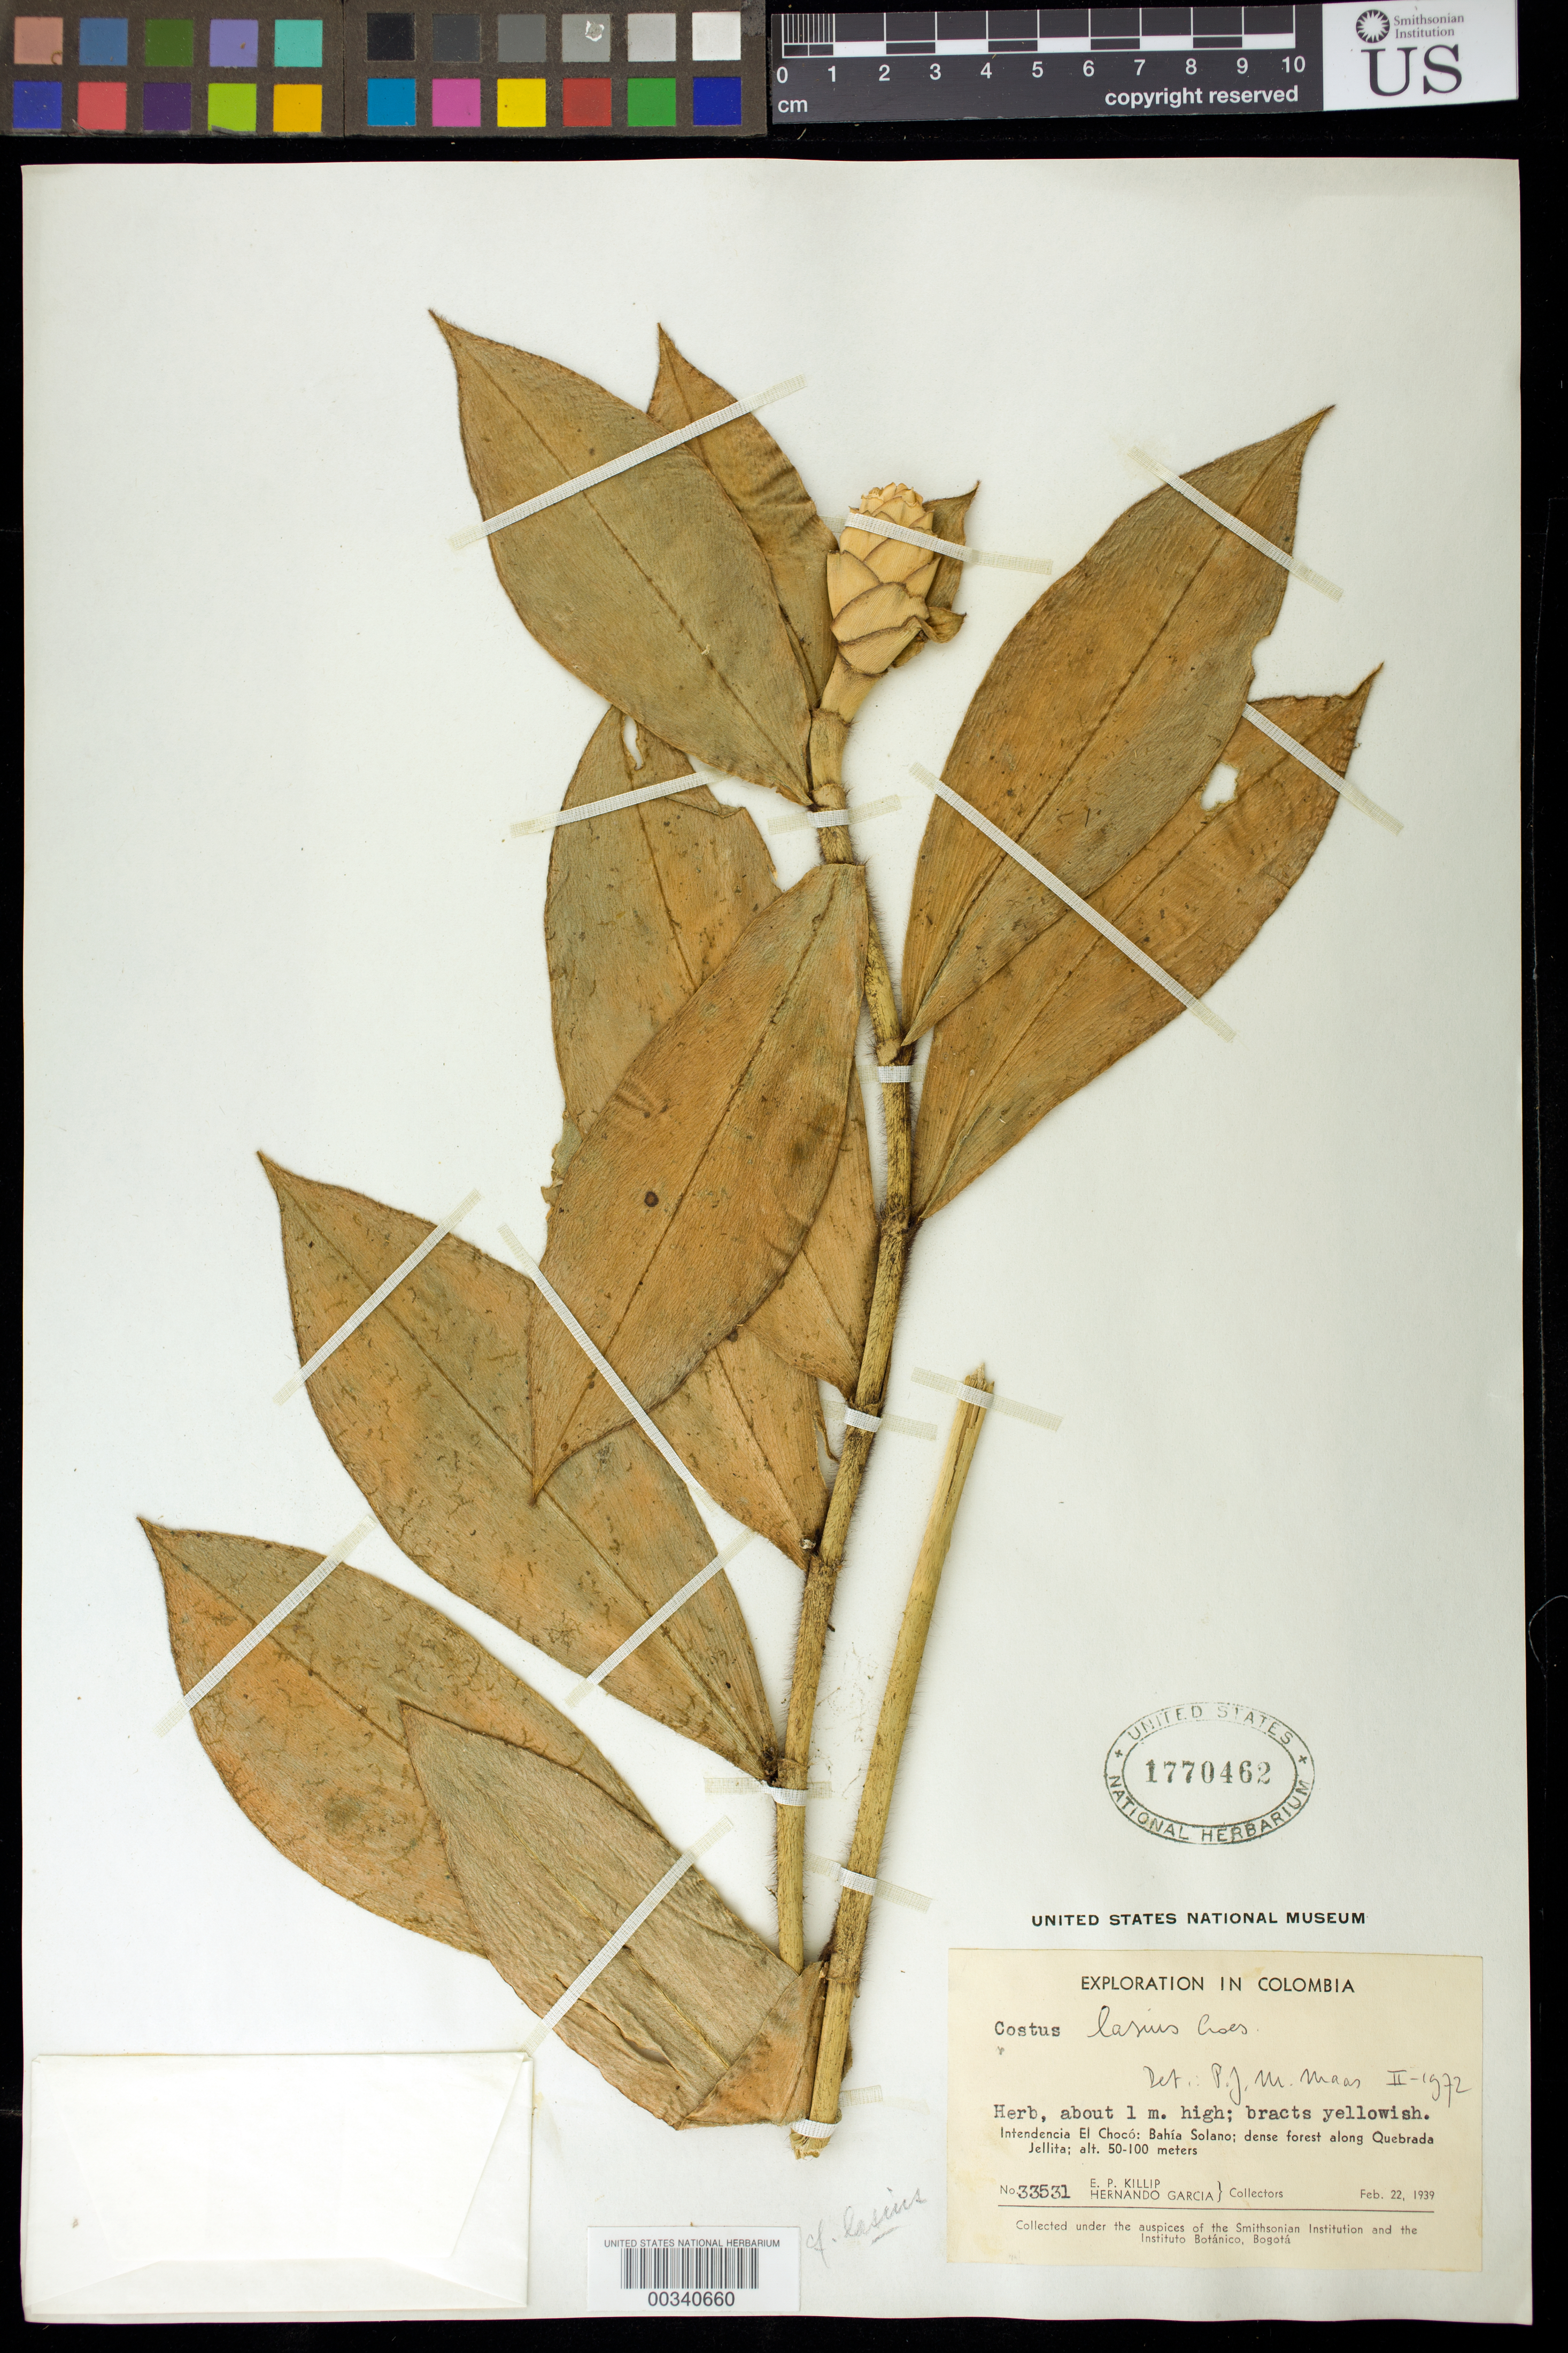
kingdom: Plantae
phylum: Tracheophyta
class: Liliopsida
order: Zingiberales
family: Costaceae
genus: Costus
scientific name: Costus lasius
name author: Loes.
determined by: Maas, Paul J. M.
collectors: E. P. Killip & H. Garcia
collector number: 33531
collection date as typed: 22 Feb 1939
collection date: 1939-02-22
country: Colombia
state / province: Chocó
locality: Bahia Solano; dense forest along Quebrada JelLita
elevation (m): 50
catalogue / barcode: US 1770462